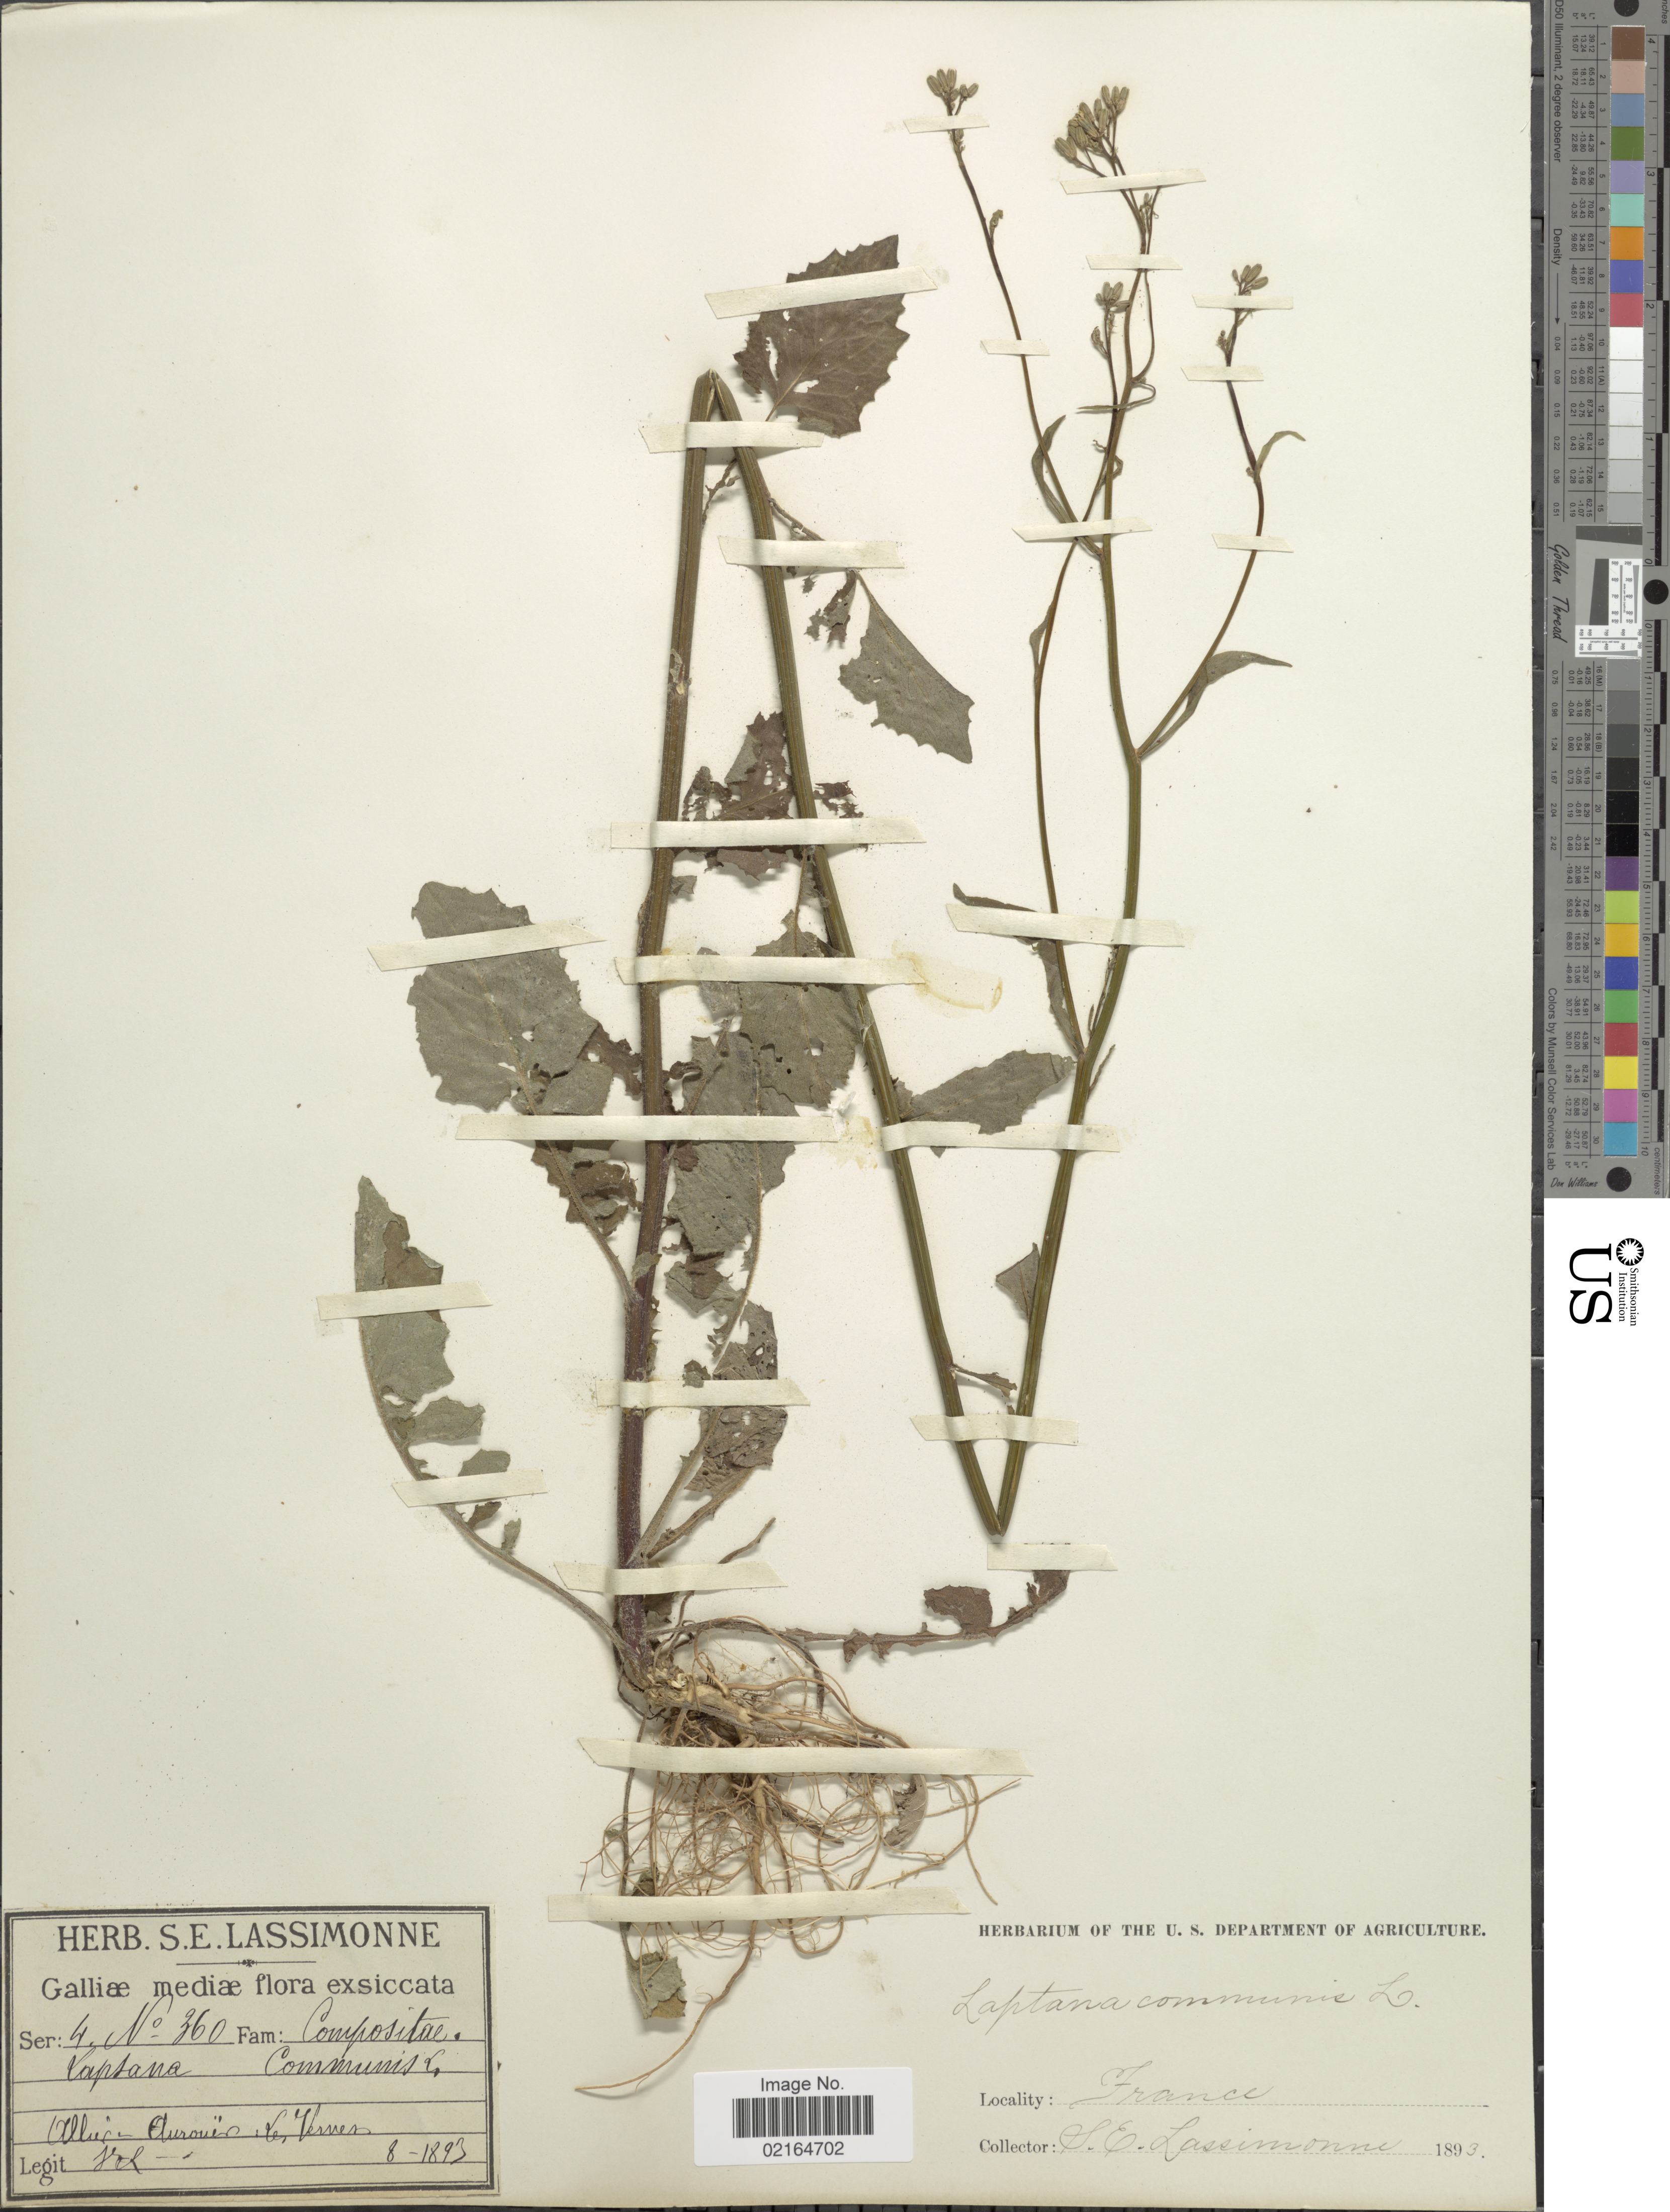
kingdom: Plantae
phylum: Tracheophyta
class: Magnoliopsida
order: Asterales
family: Asteraceae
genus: Lapsana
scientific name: Lapsana communis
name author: L.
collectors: S. Lassimonne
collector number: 360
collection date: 1893-08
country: France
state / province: Auvergne-Rhône-Alpes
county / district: Allier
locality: Allier - Aurouër: Les Vernes